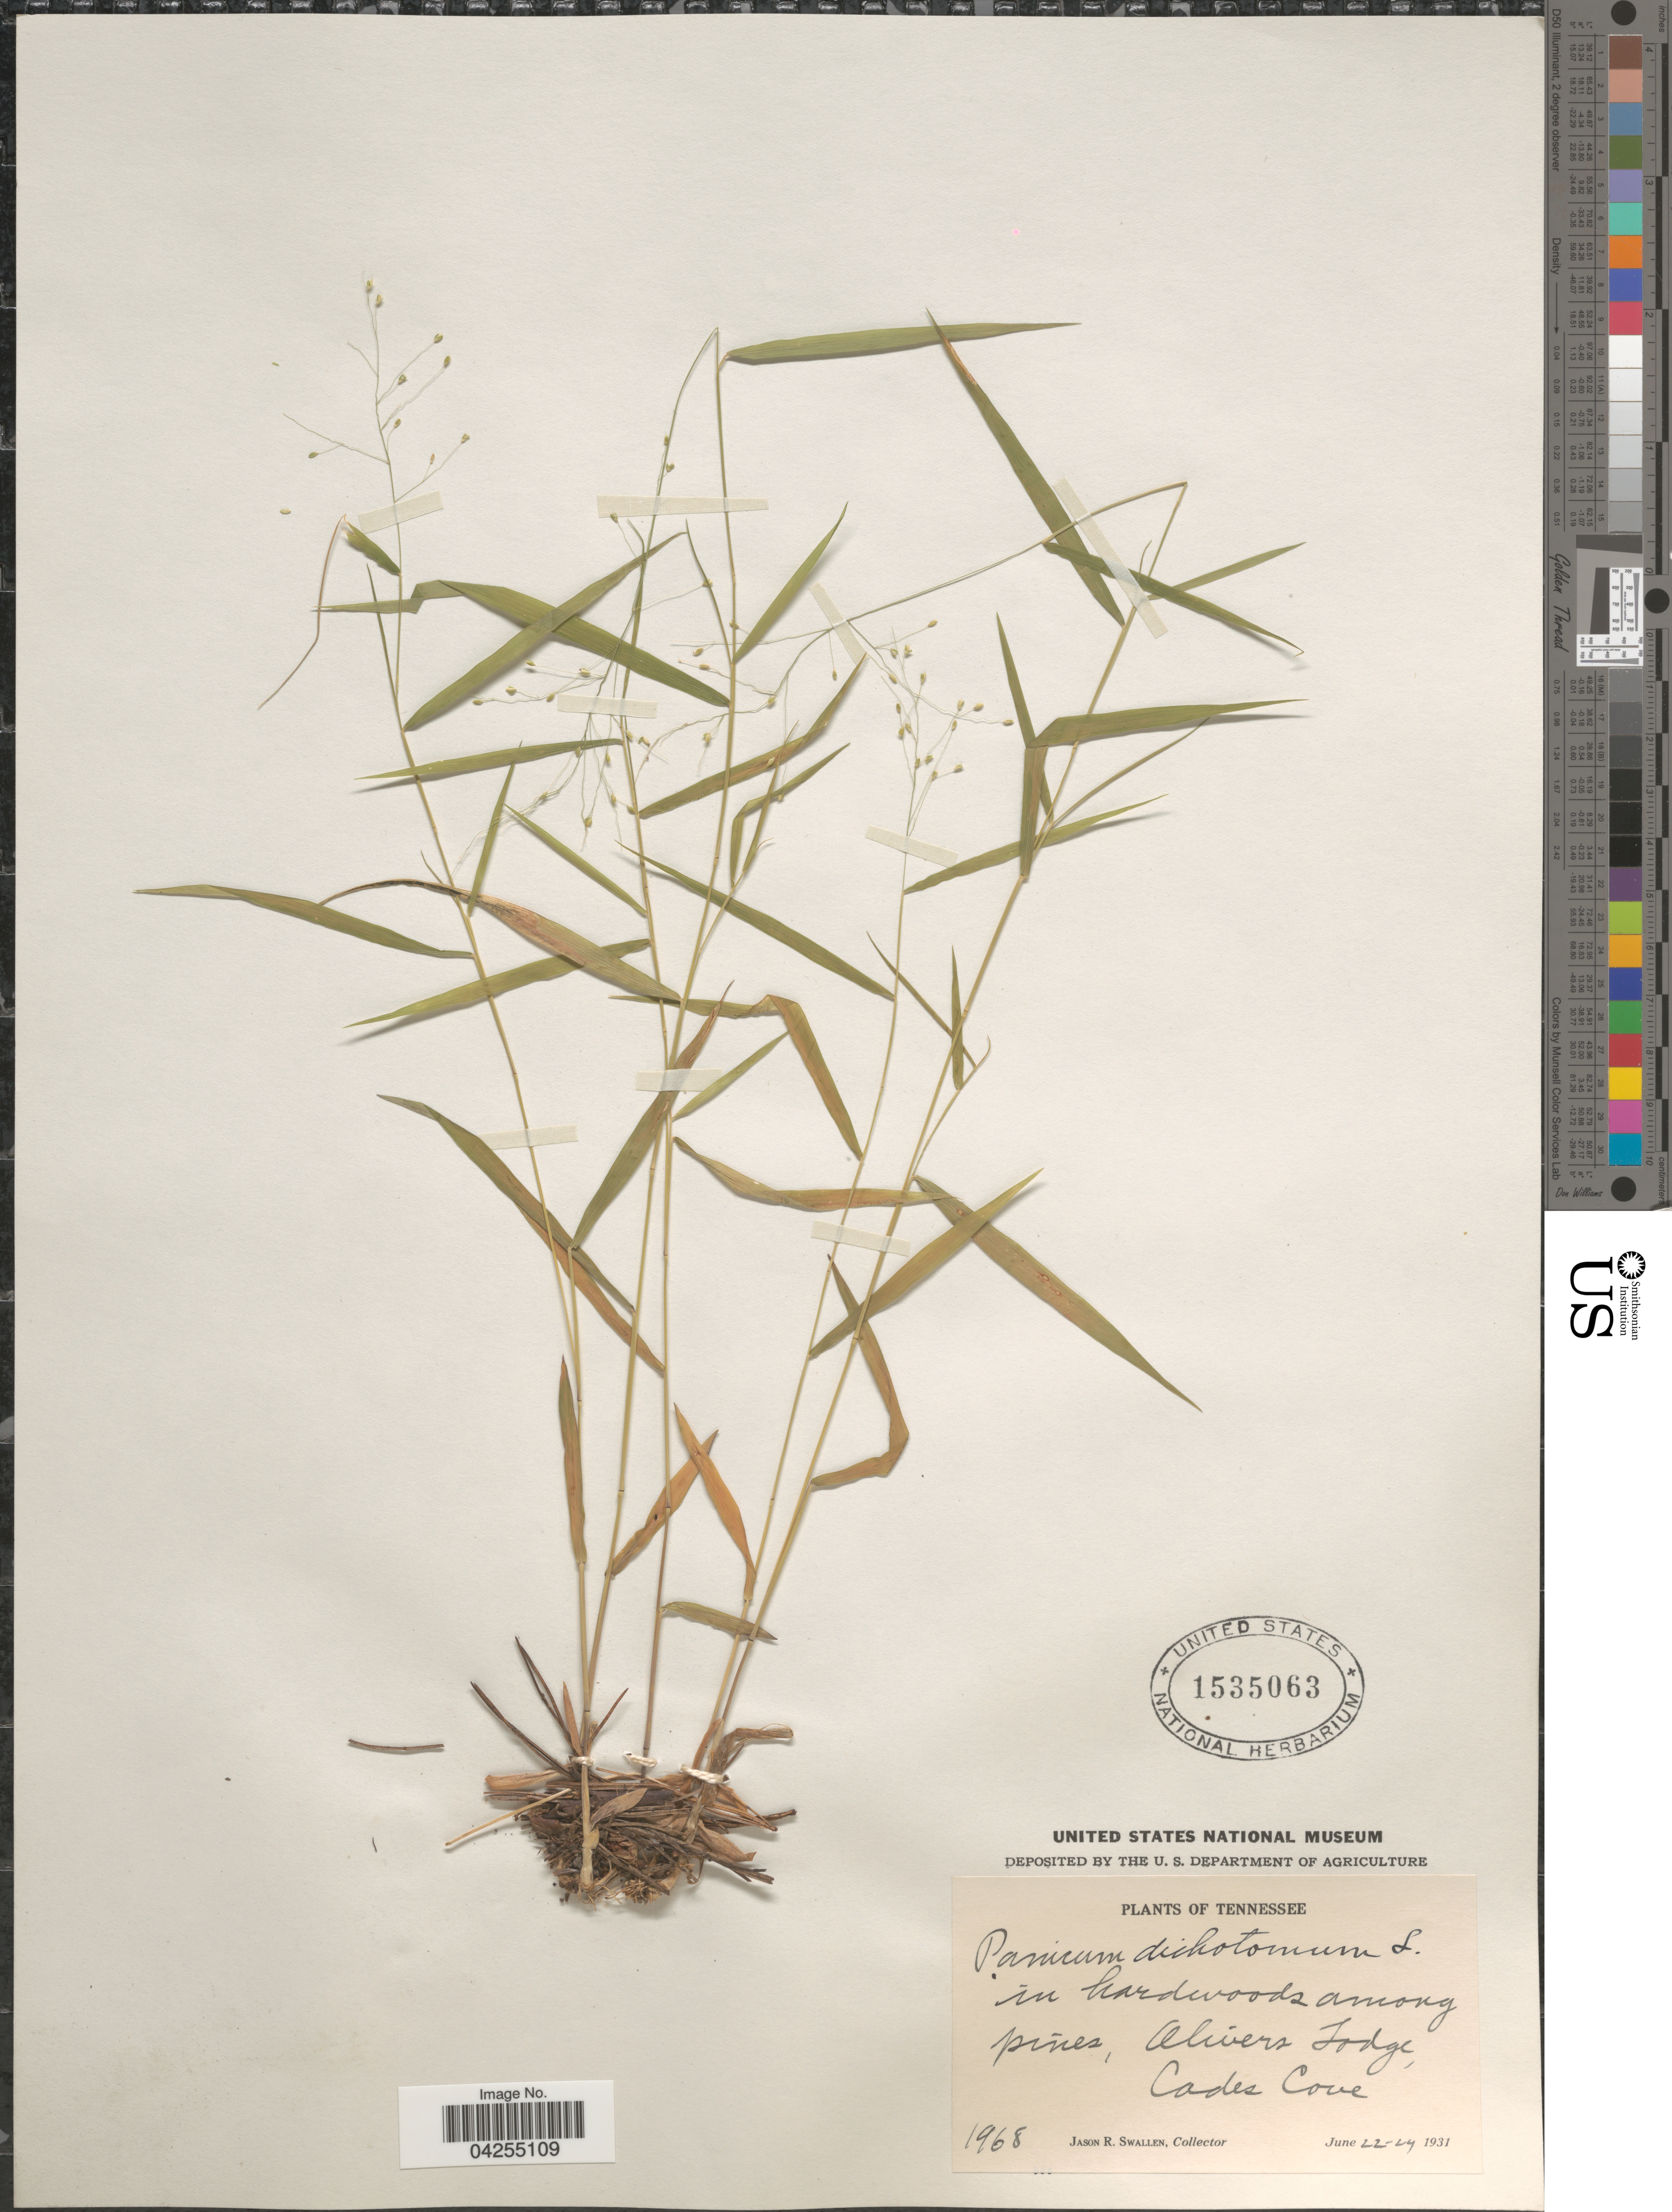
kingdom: Plantae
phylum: Tracheophyta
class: Liliopsida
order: Poales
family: Poaceae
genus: Dichanthelium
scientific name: Dichanthelium dichotomum var. dichotomum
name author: (L.) Gould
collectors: J. R. Swallen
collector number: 1968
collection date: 1931-06-22/1931-06-24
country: United States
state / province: Tennessee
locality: In hardwoods among pines, Olivers Lodge, Cades Cove.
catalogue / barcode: US 1535063